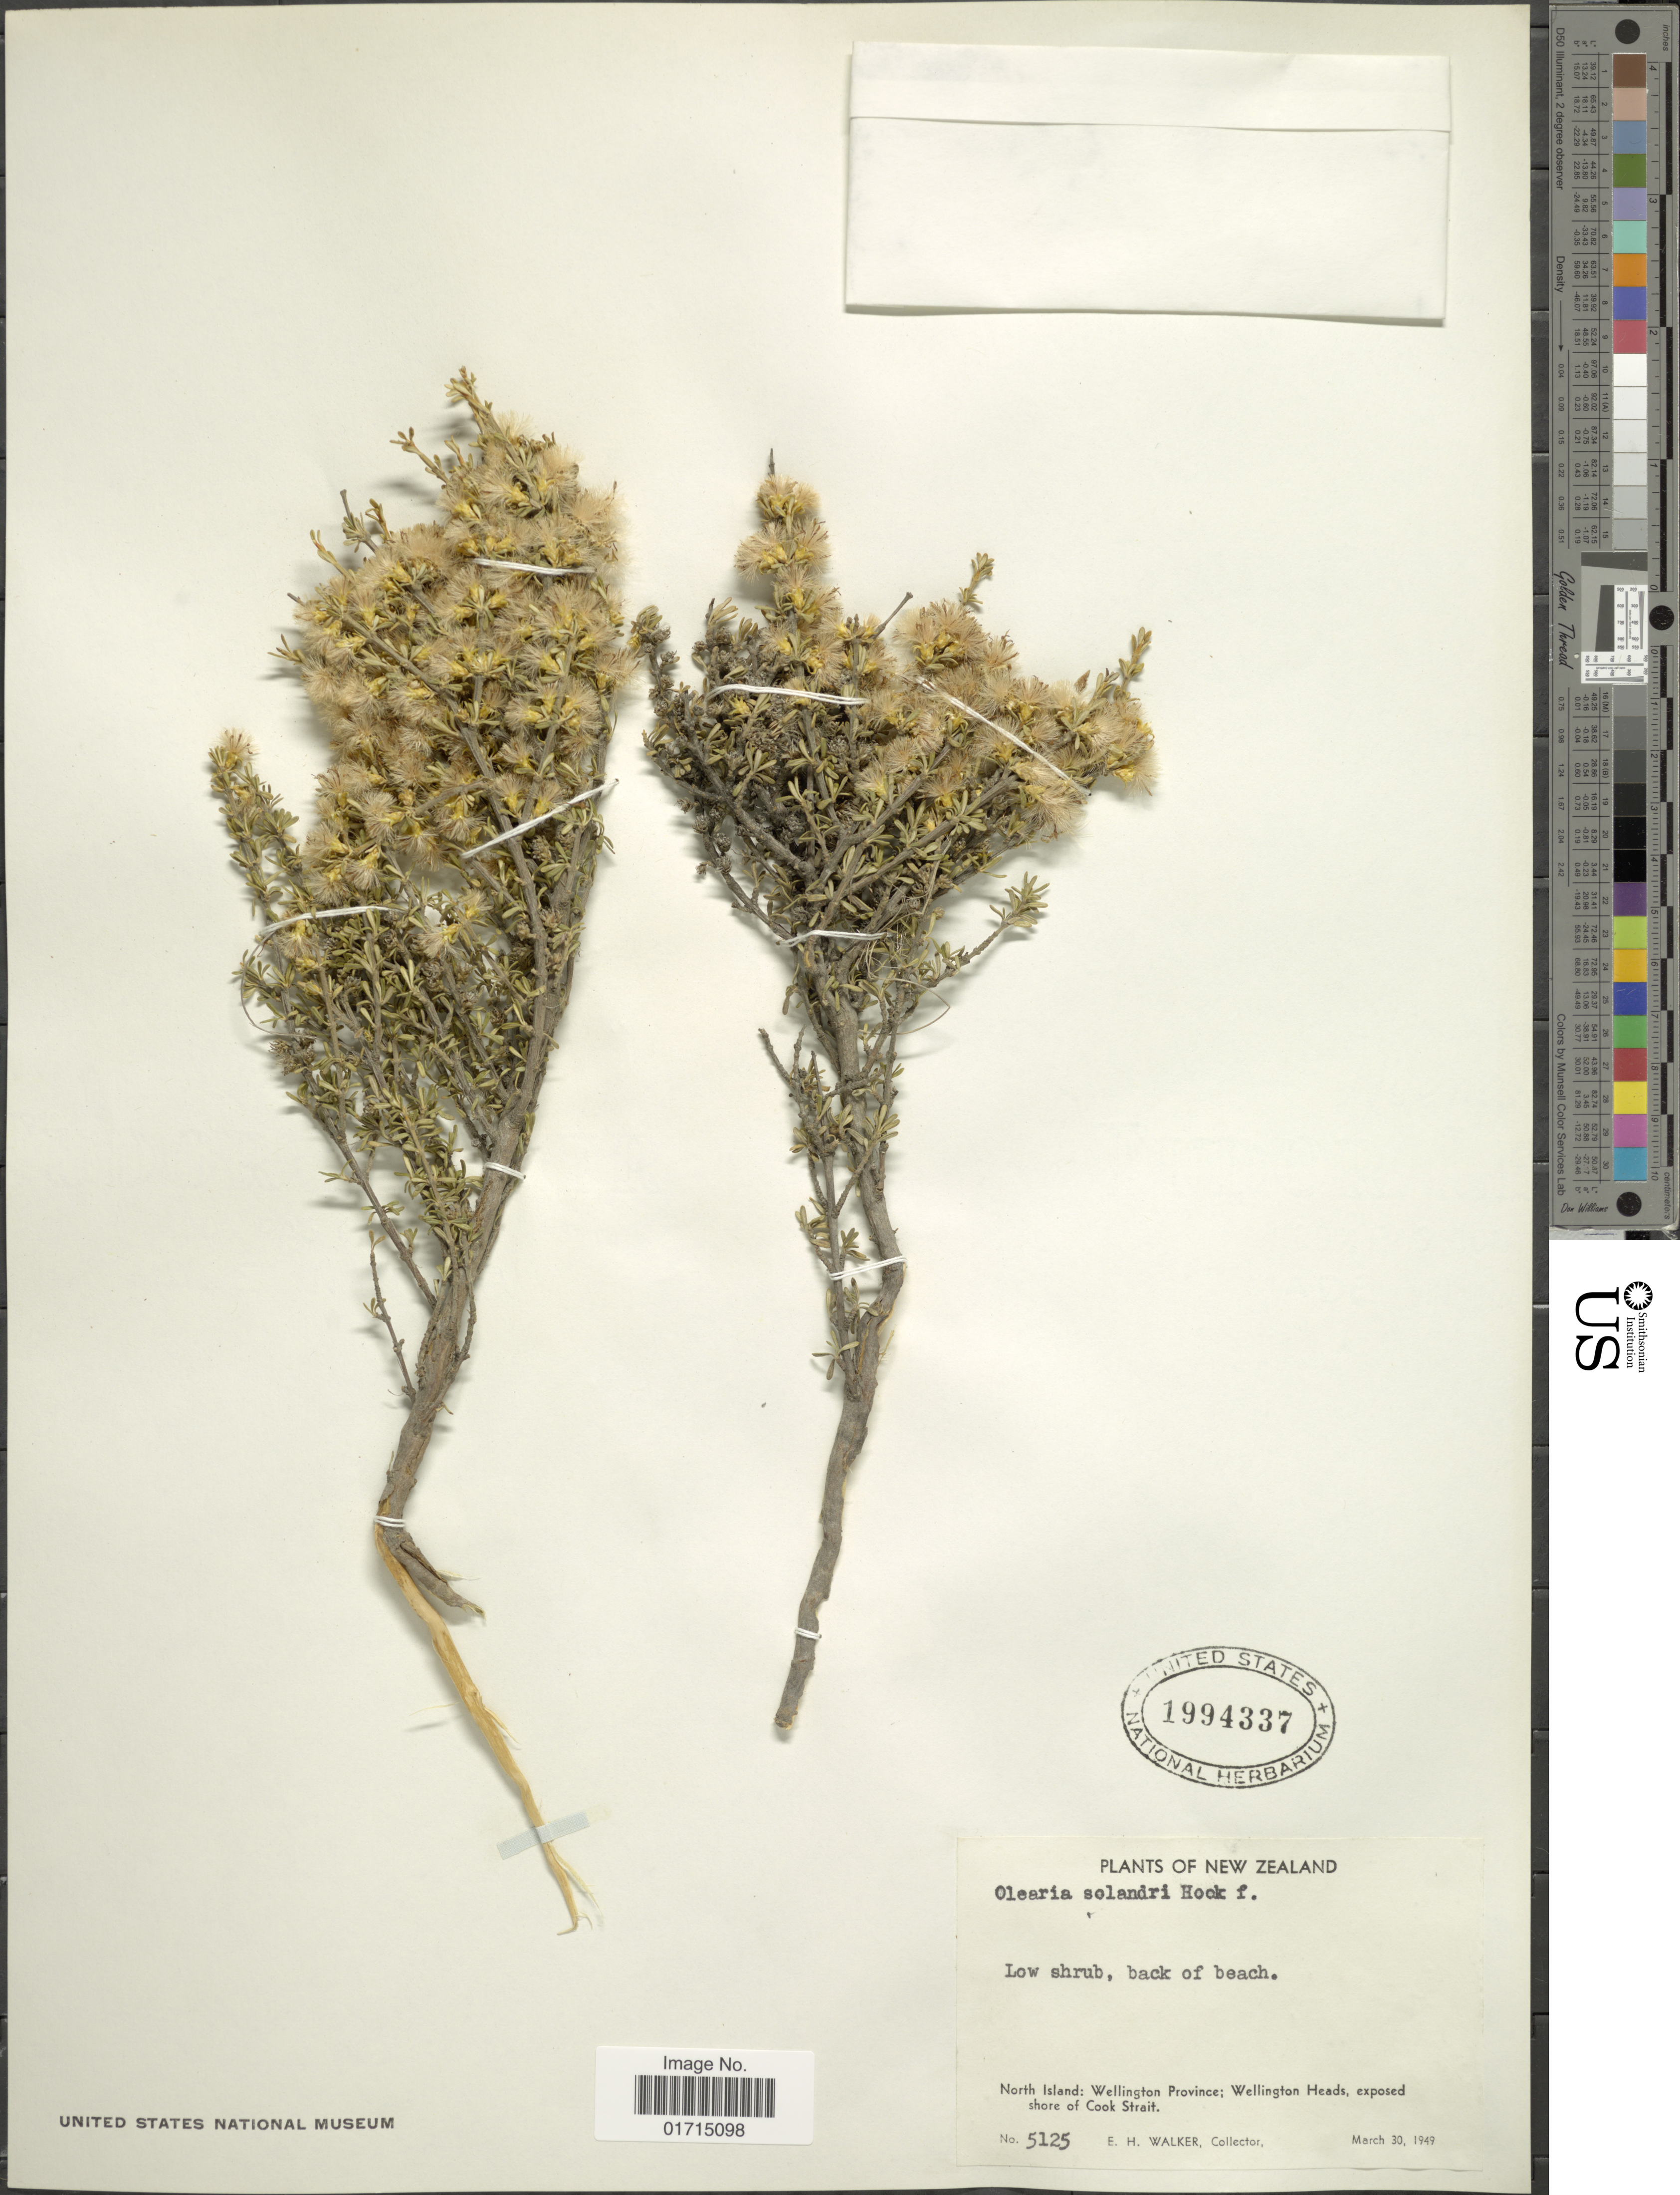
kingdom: Plantae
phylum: Tracheophyta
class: Magnoliopsida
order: Asterales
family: Asteraceae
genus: Olearia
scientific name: Olearia solandri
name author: (Hook. f.) Hook. f.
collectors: E. H. Walker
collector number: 5125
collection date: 1949-03-30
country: New Zealand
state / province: Wellington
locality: New Zealand. North Island: Wellington Province; Wellington heads, esposed shore of Cook Strait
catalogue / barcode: US 1994337